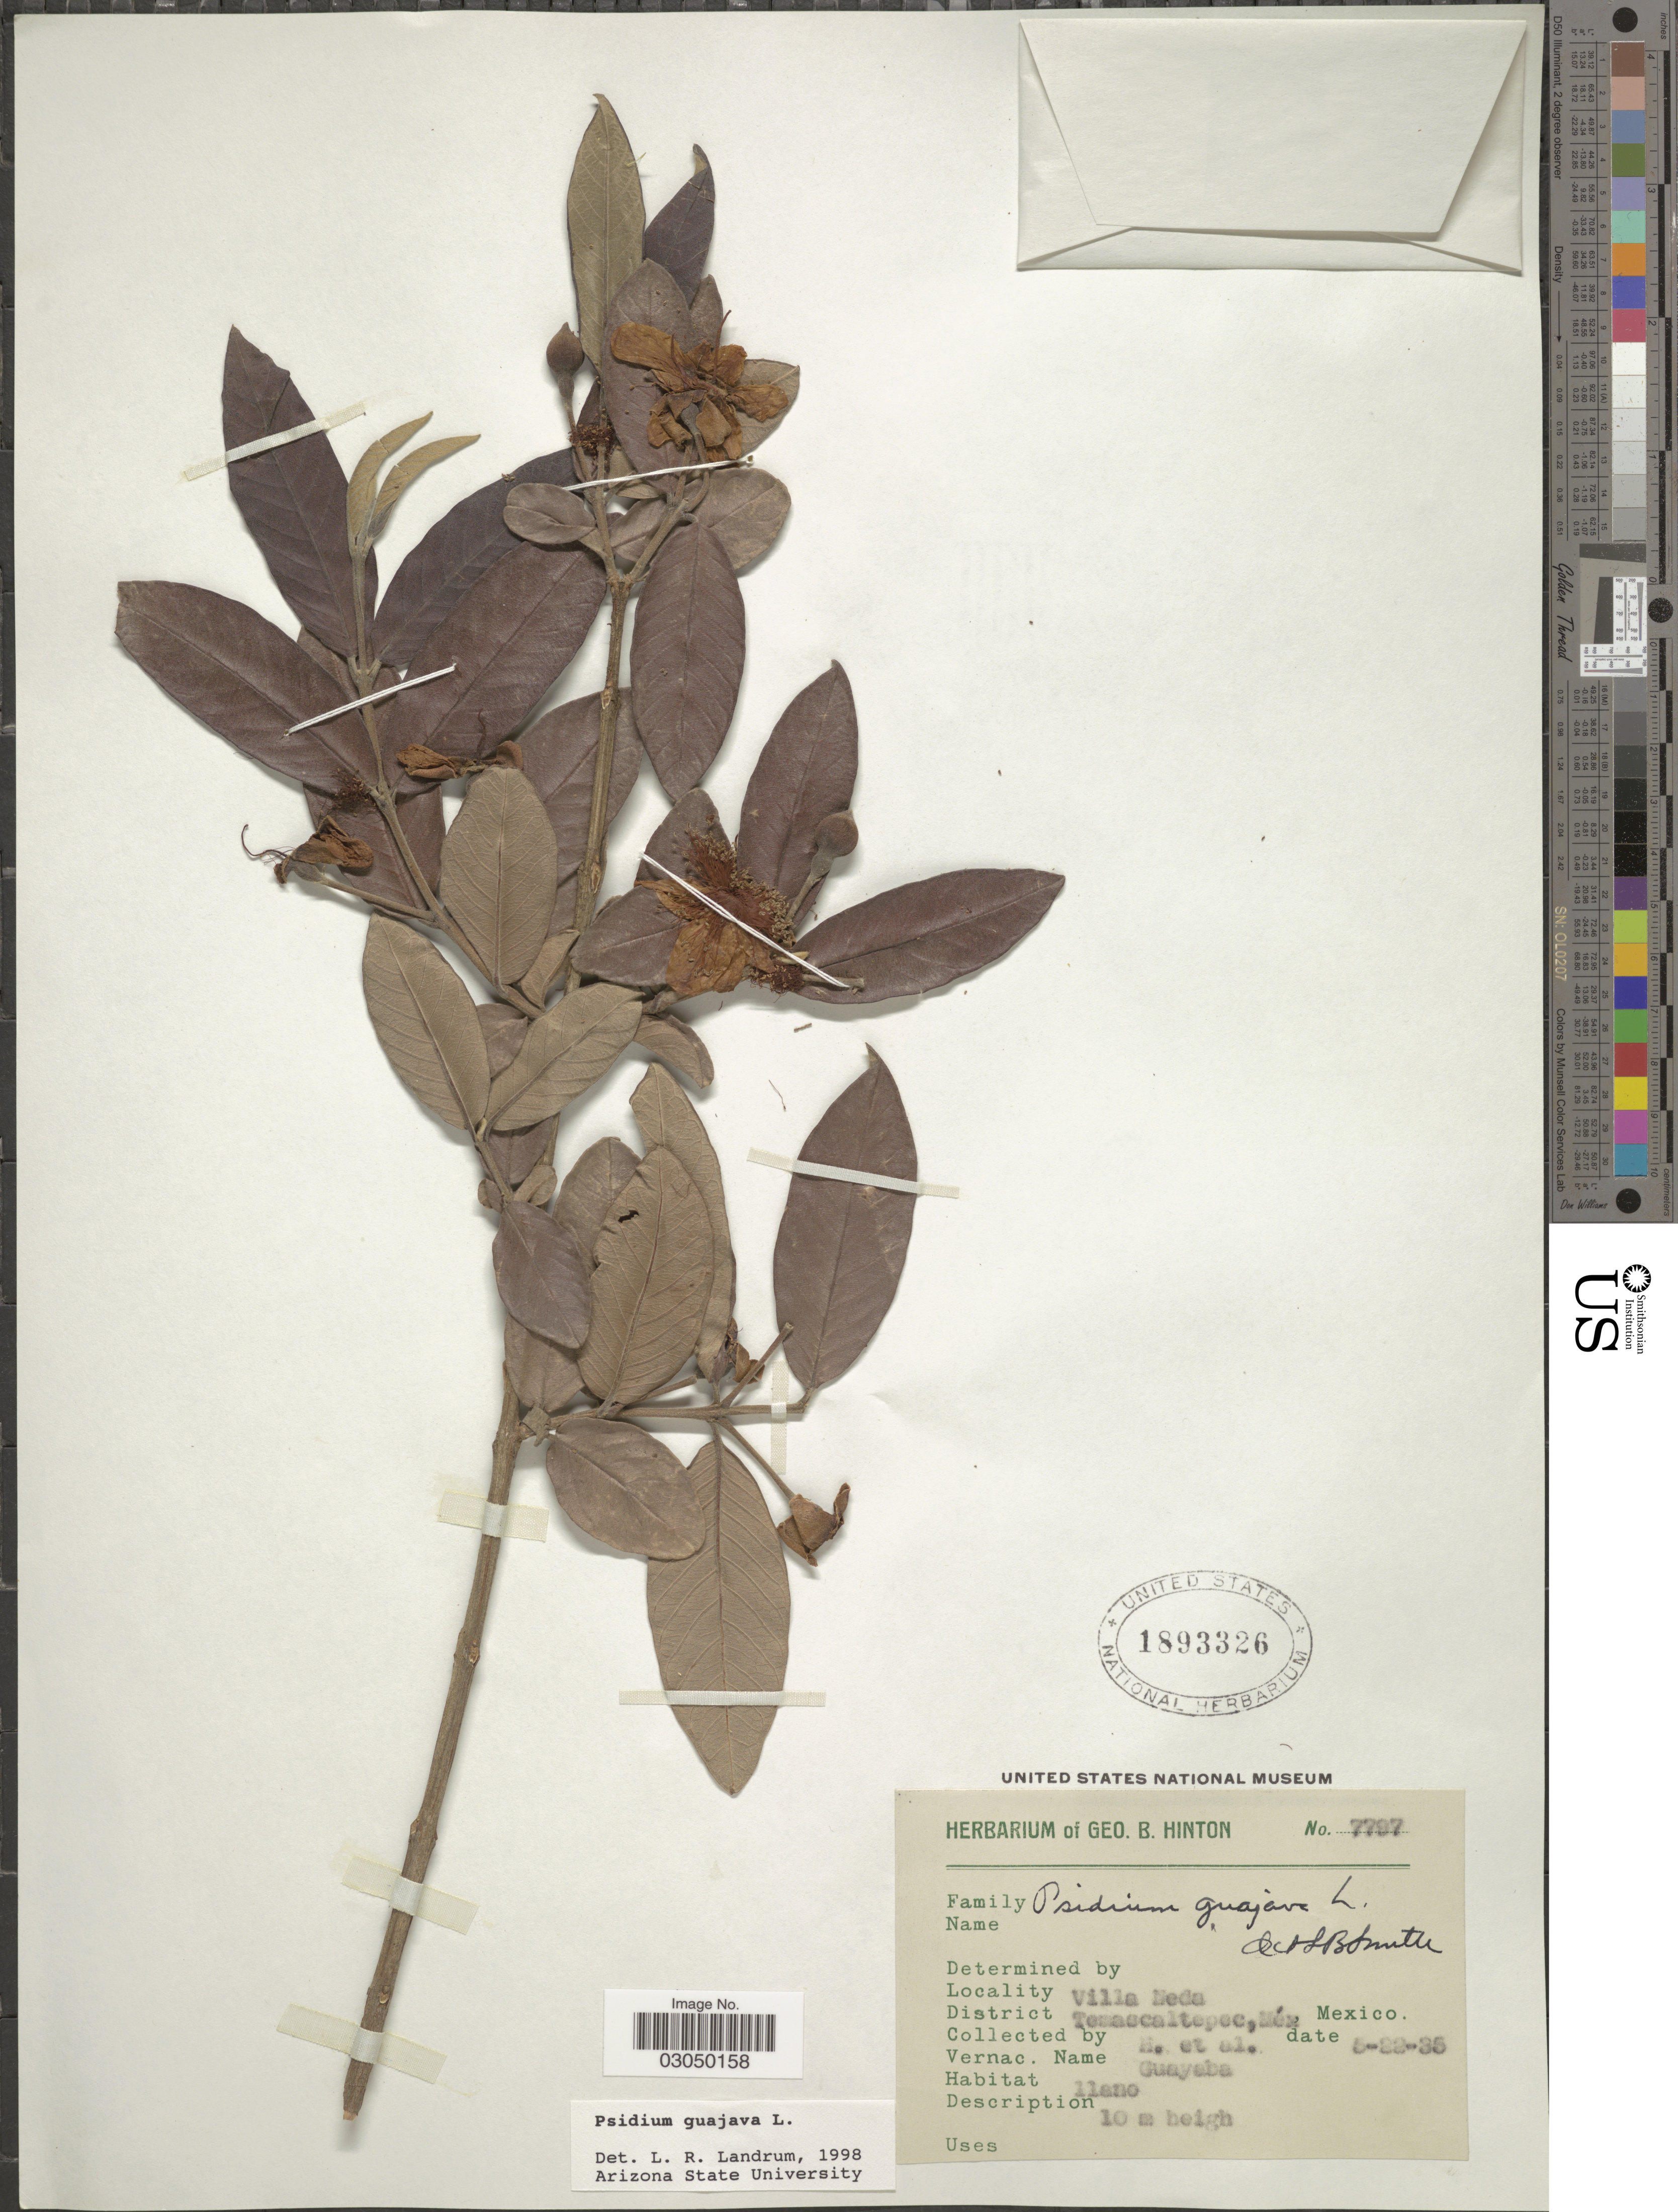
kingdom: Plantae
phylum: Tracheophyta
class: Magnoliopsida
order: Myrtales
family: Myrtaceae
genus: Psidium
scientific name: Psidium guajava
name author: L.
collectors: G. B. Hinton & et al.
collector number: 7797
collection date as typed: Transcribed d/m/y: 22/5/35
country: Mexico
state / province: México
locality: Villa Neda. District Temascaltepec, Méx.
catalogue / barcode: US 1893326